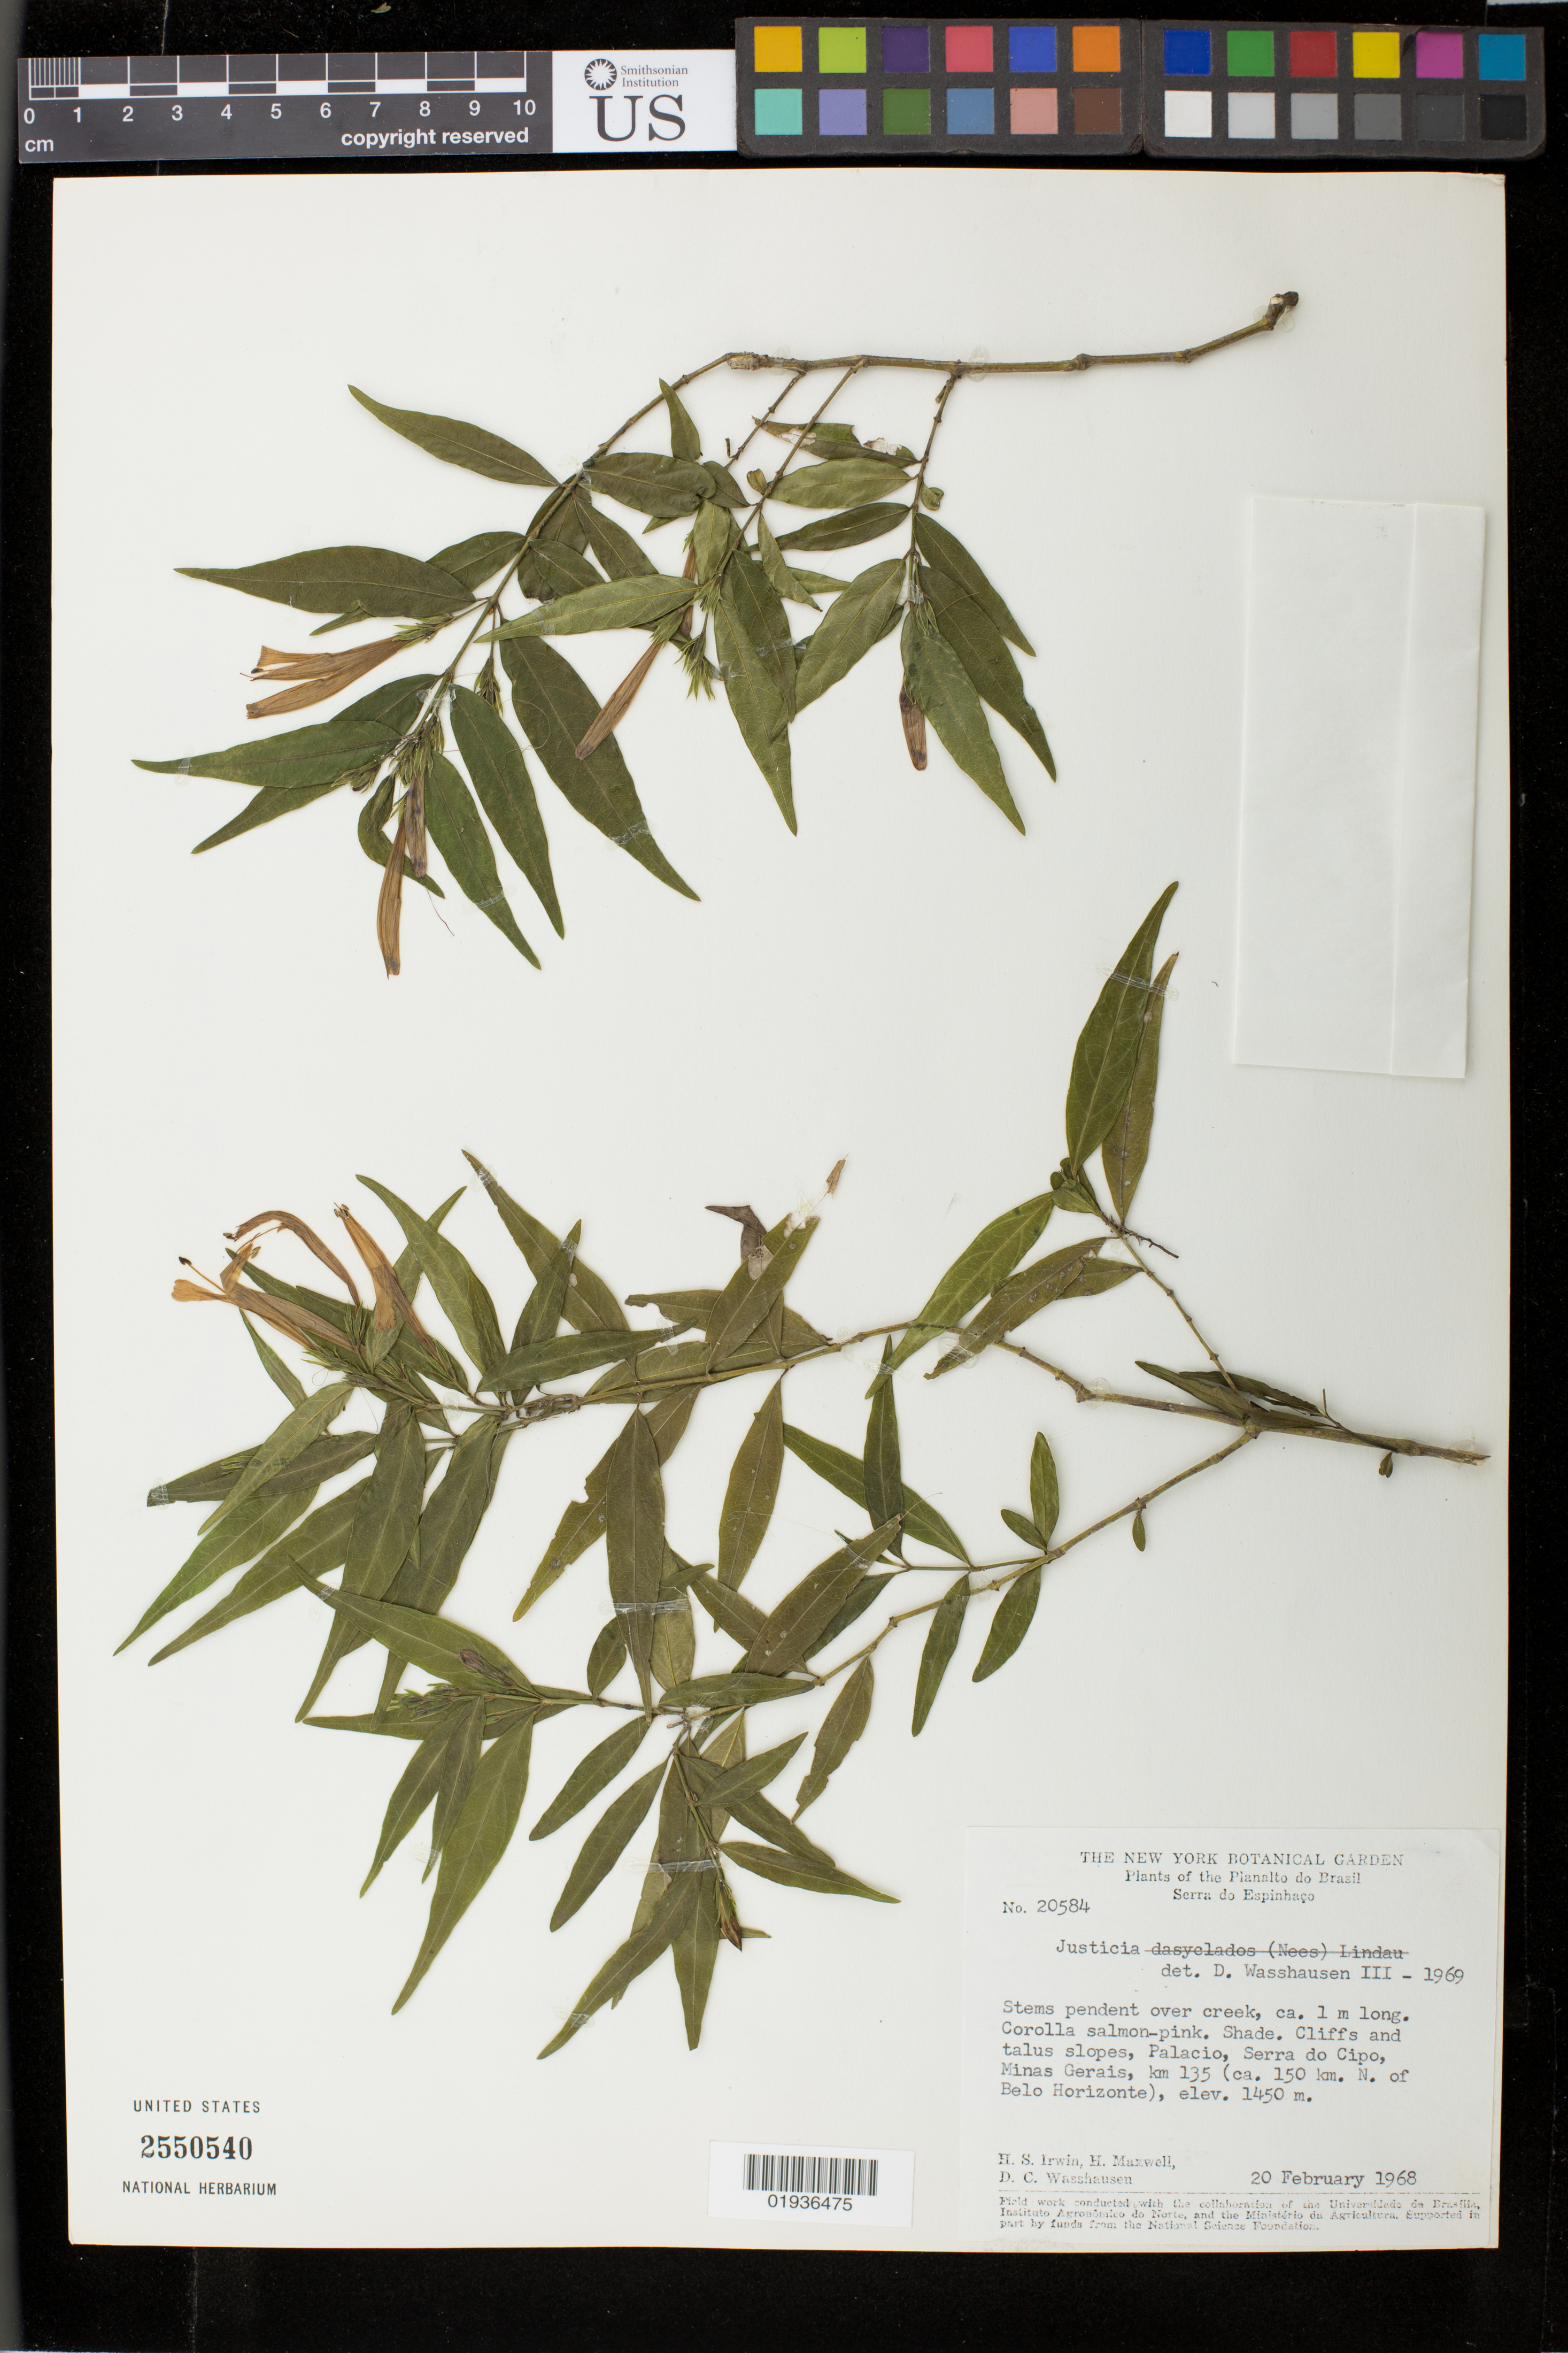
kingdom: Plantae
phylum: Tracheophyta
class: Magnoliopsida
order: Lamiales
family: Acanthaceae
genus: Justicia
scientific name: Justicia sp.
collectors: H. Irwin, H. Maxwell & D. C. Wasshausen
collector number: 20584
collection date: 1968-02-20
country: Brazil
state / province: Minas Gerais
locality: Serra do Espinhaco, Cliffts and talus slopes, Palacio, Serra do Cipo, Minas Gerais, km 135 (ca. 150 km N. of Belo Horizonte)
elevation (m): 1450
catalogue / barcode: US 2550540